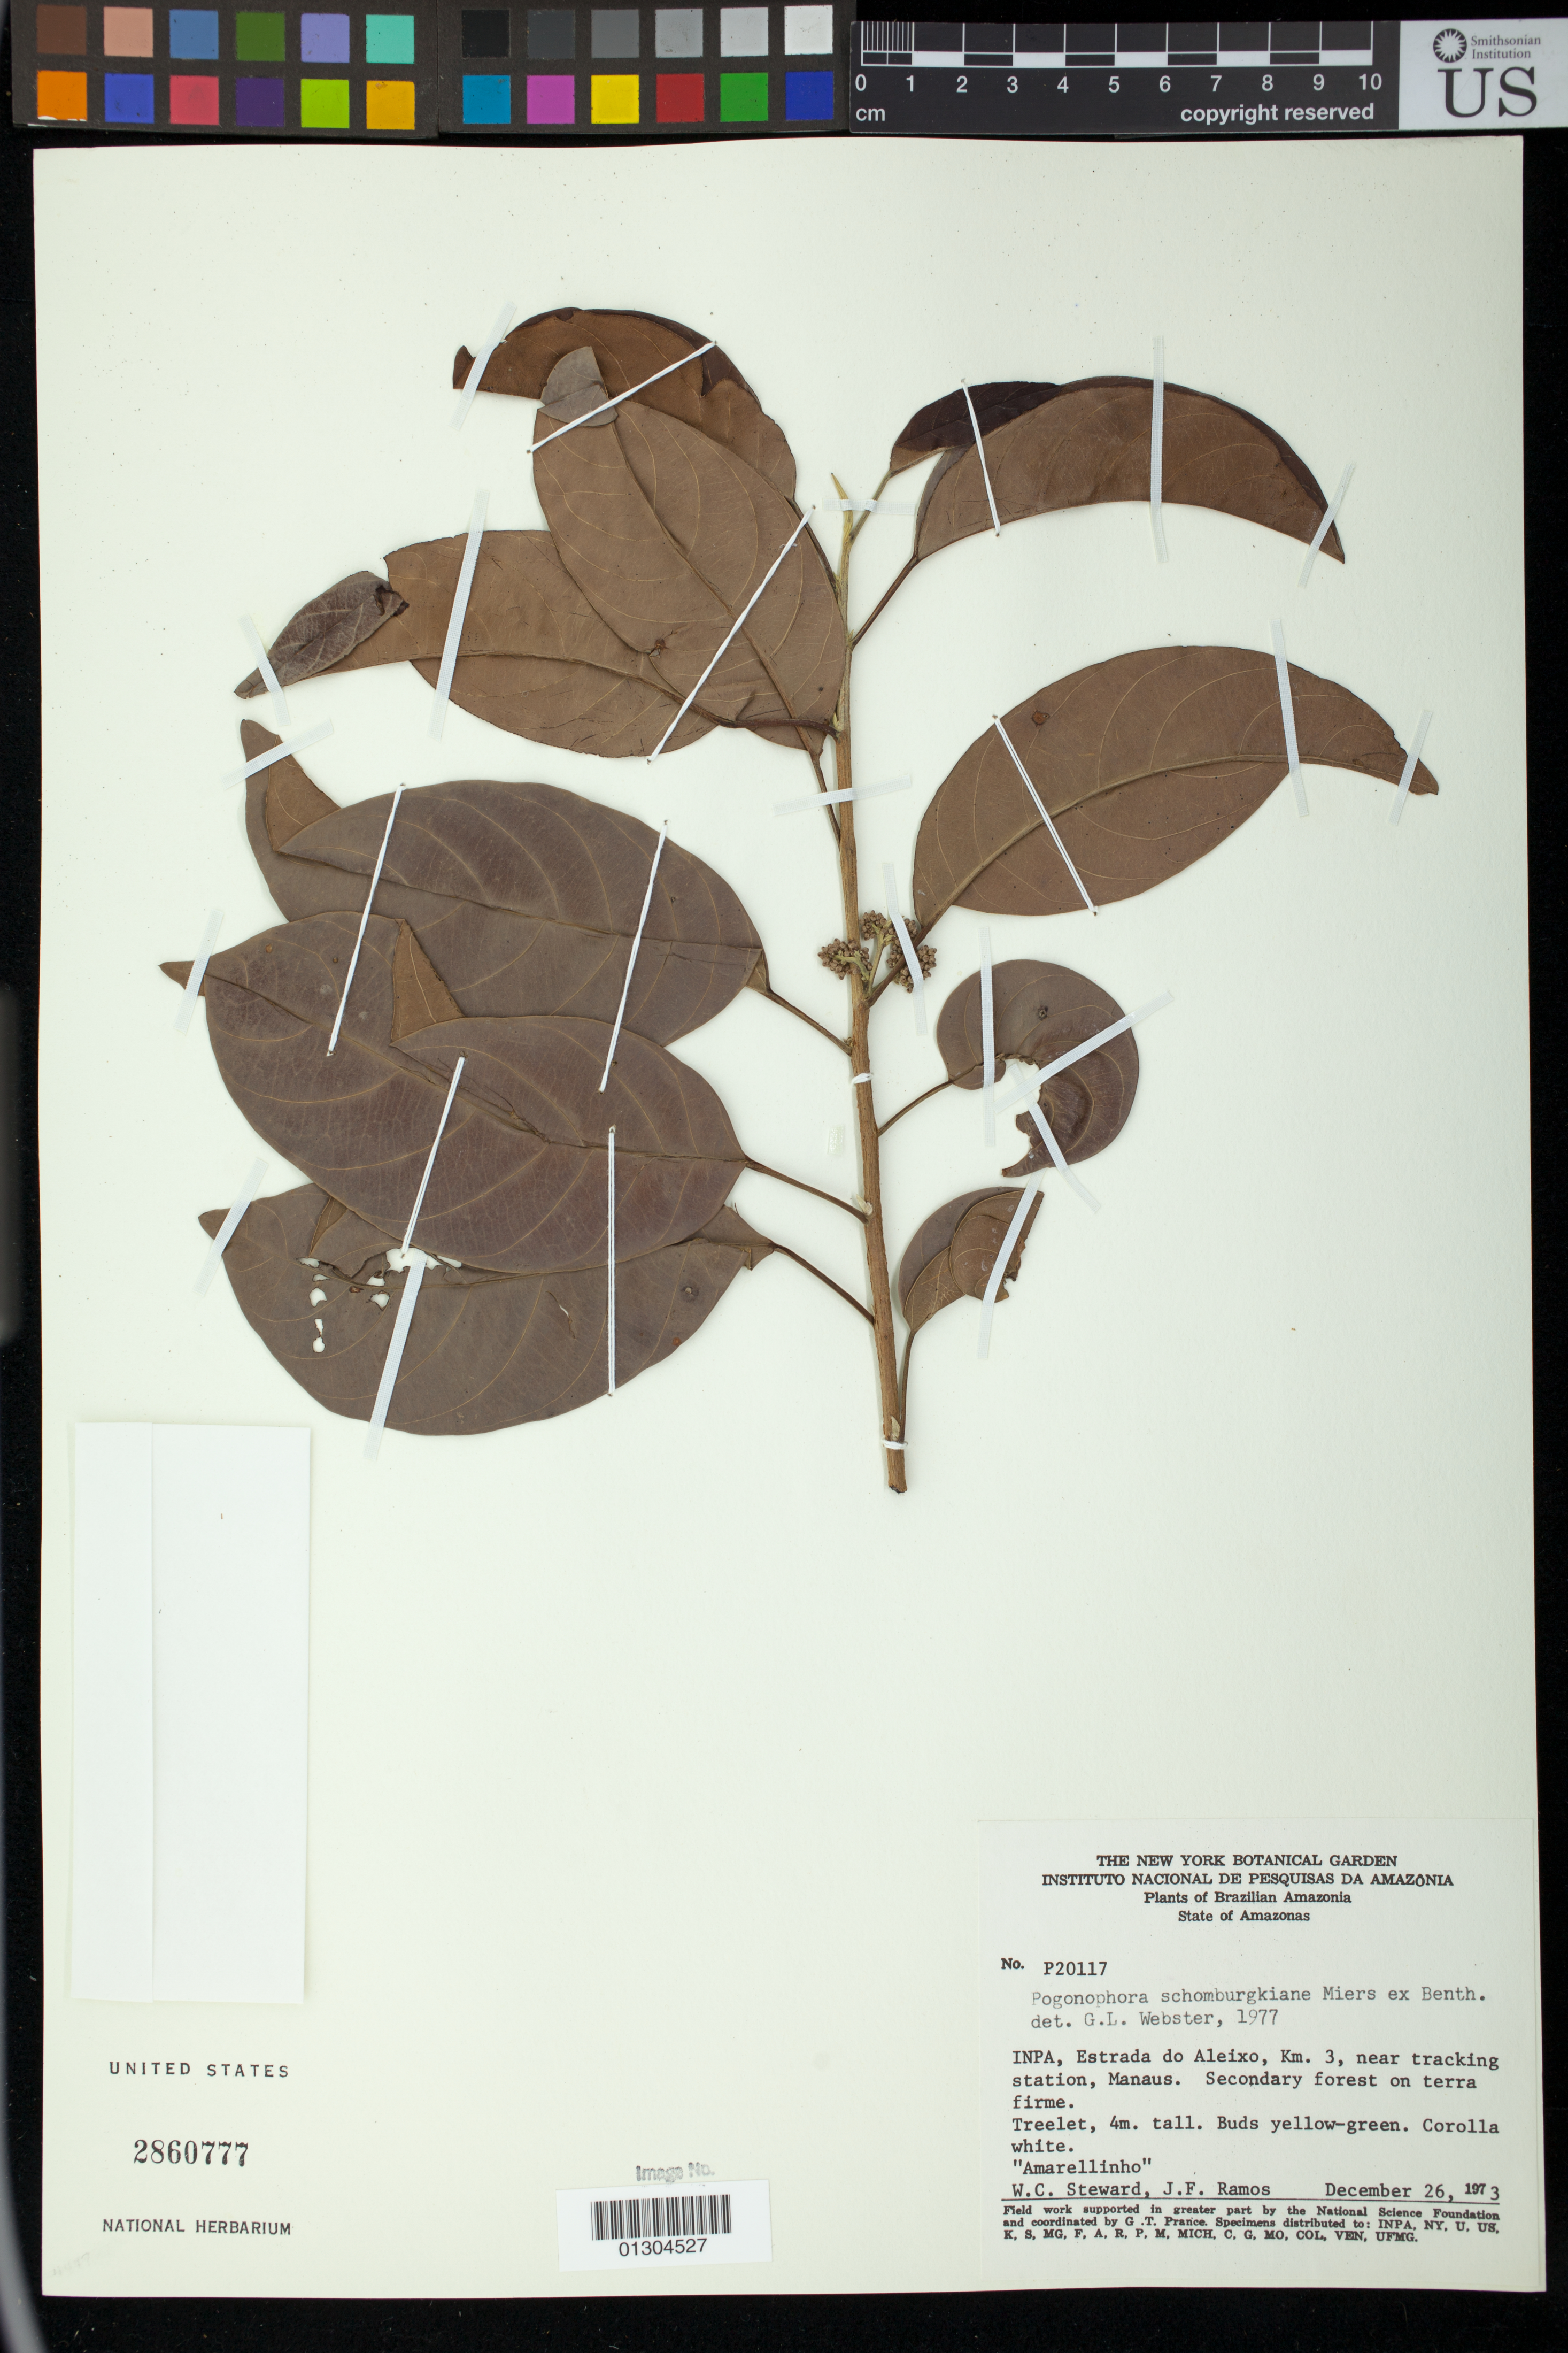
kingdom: Plantae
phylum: Tracheophyta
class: Magnoliopsida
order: Malpighiales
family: Peraceae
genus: Pogonophora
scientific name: Pogonophora schomburgkiana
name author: Miers ex Benth.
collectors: W. C. Steward & J. F. Ramos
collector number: P20117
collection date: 1973-12-26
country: Brazil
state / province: Amazonas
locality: INPA, Estrada do Aleixo, Km. 3, near tracking station, Manaus.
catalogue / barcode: US 2860777